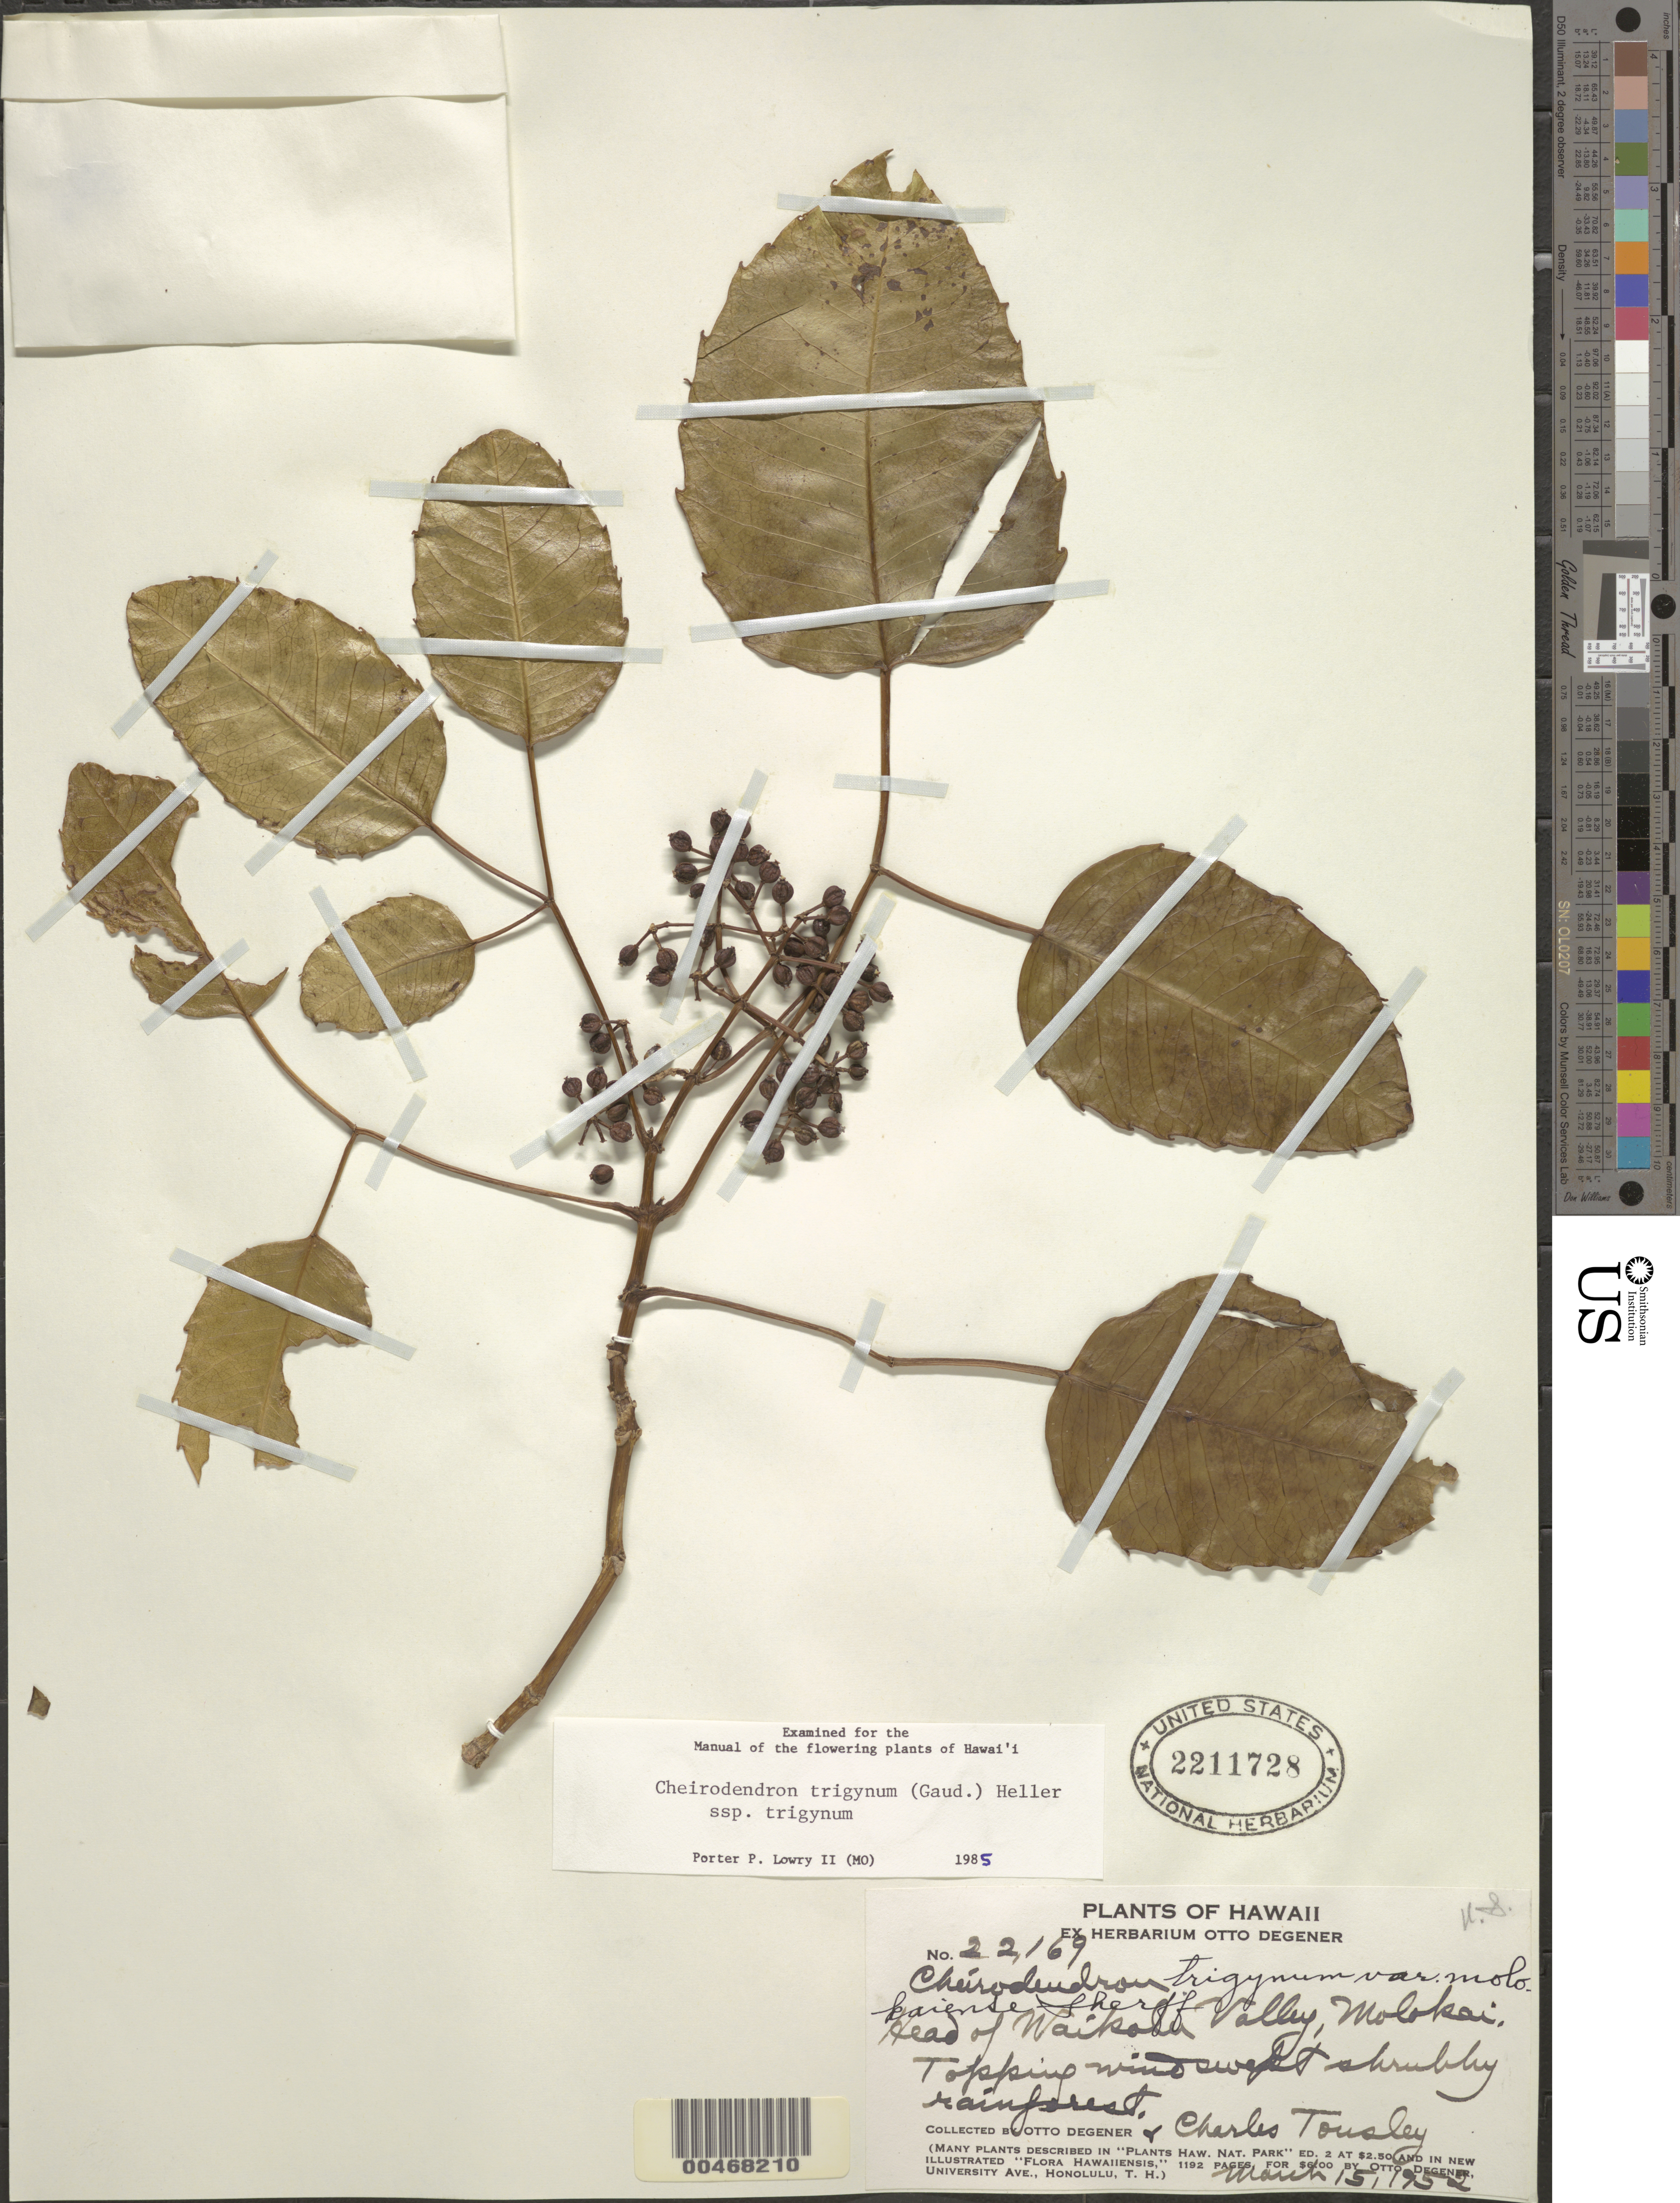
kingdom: Plantae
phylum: Tracheophyta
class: Magnoliopsida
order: Apiales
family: Araliaceae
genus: Cheirodendron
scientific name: Cheirodendron trigynum subsp. trigynum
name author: (Gaudich.) A. Heller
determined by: Lowry, P. P., (MO), Missouri Botanical Garden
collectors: O. Degener & C. Tousley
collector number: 22169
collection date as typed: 15 Mar 1952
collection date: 1952-03-15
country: United States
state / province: Hawaii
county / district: Maui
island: Moloka'i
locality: Head of Waikolu Valley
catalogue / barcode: US 221728